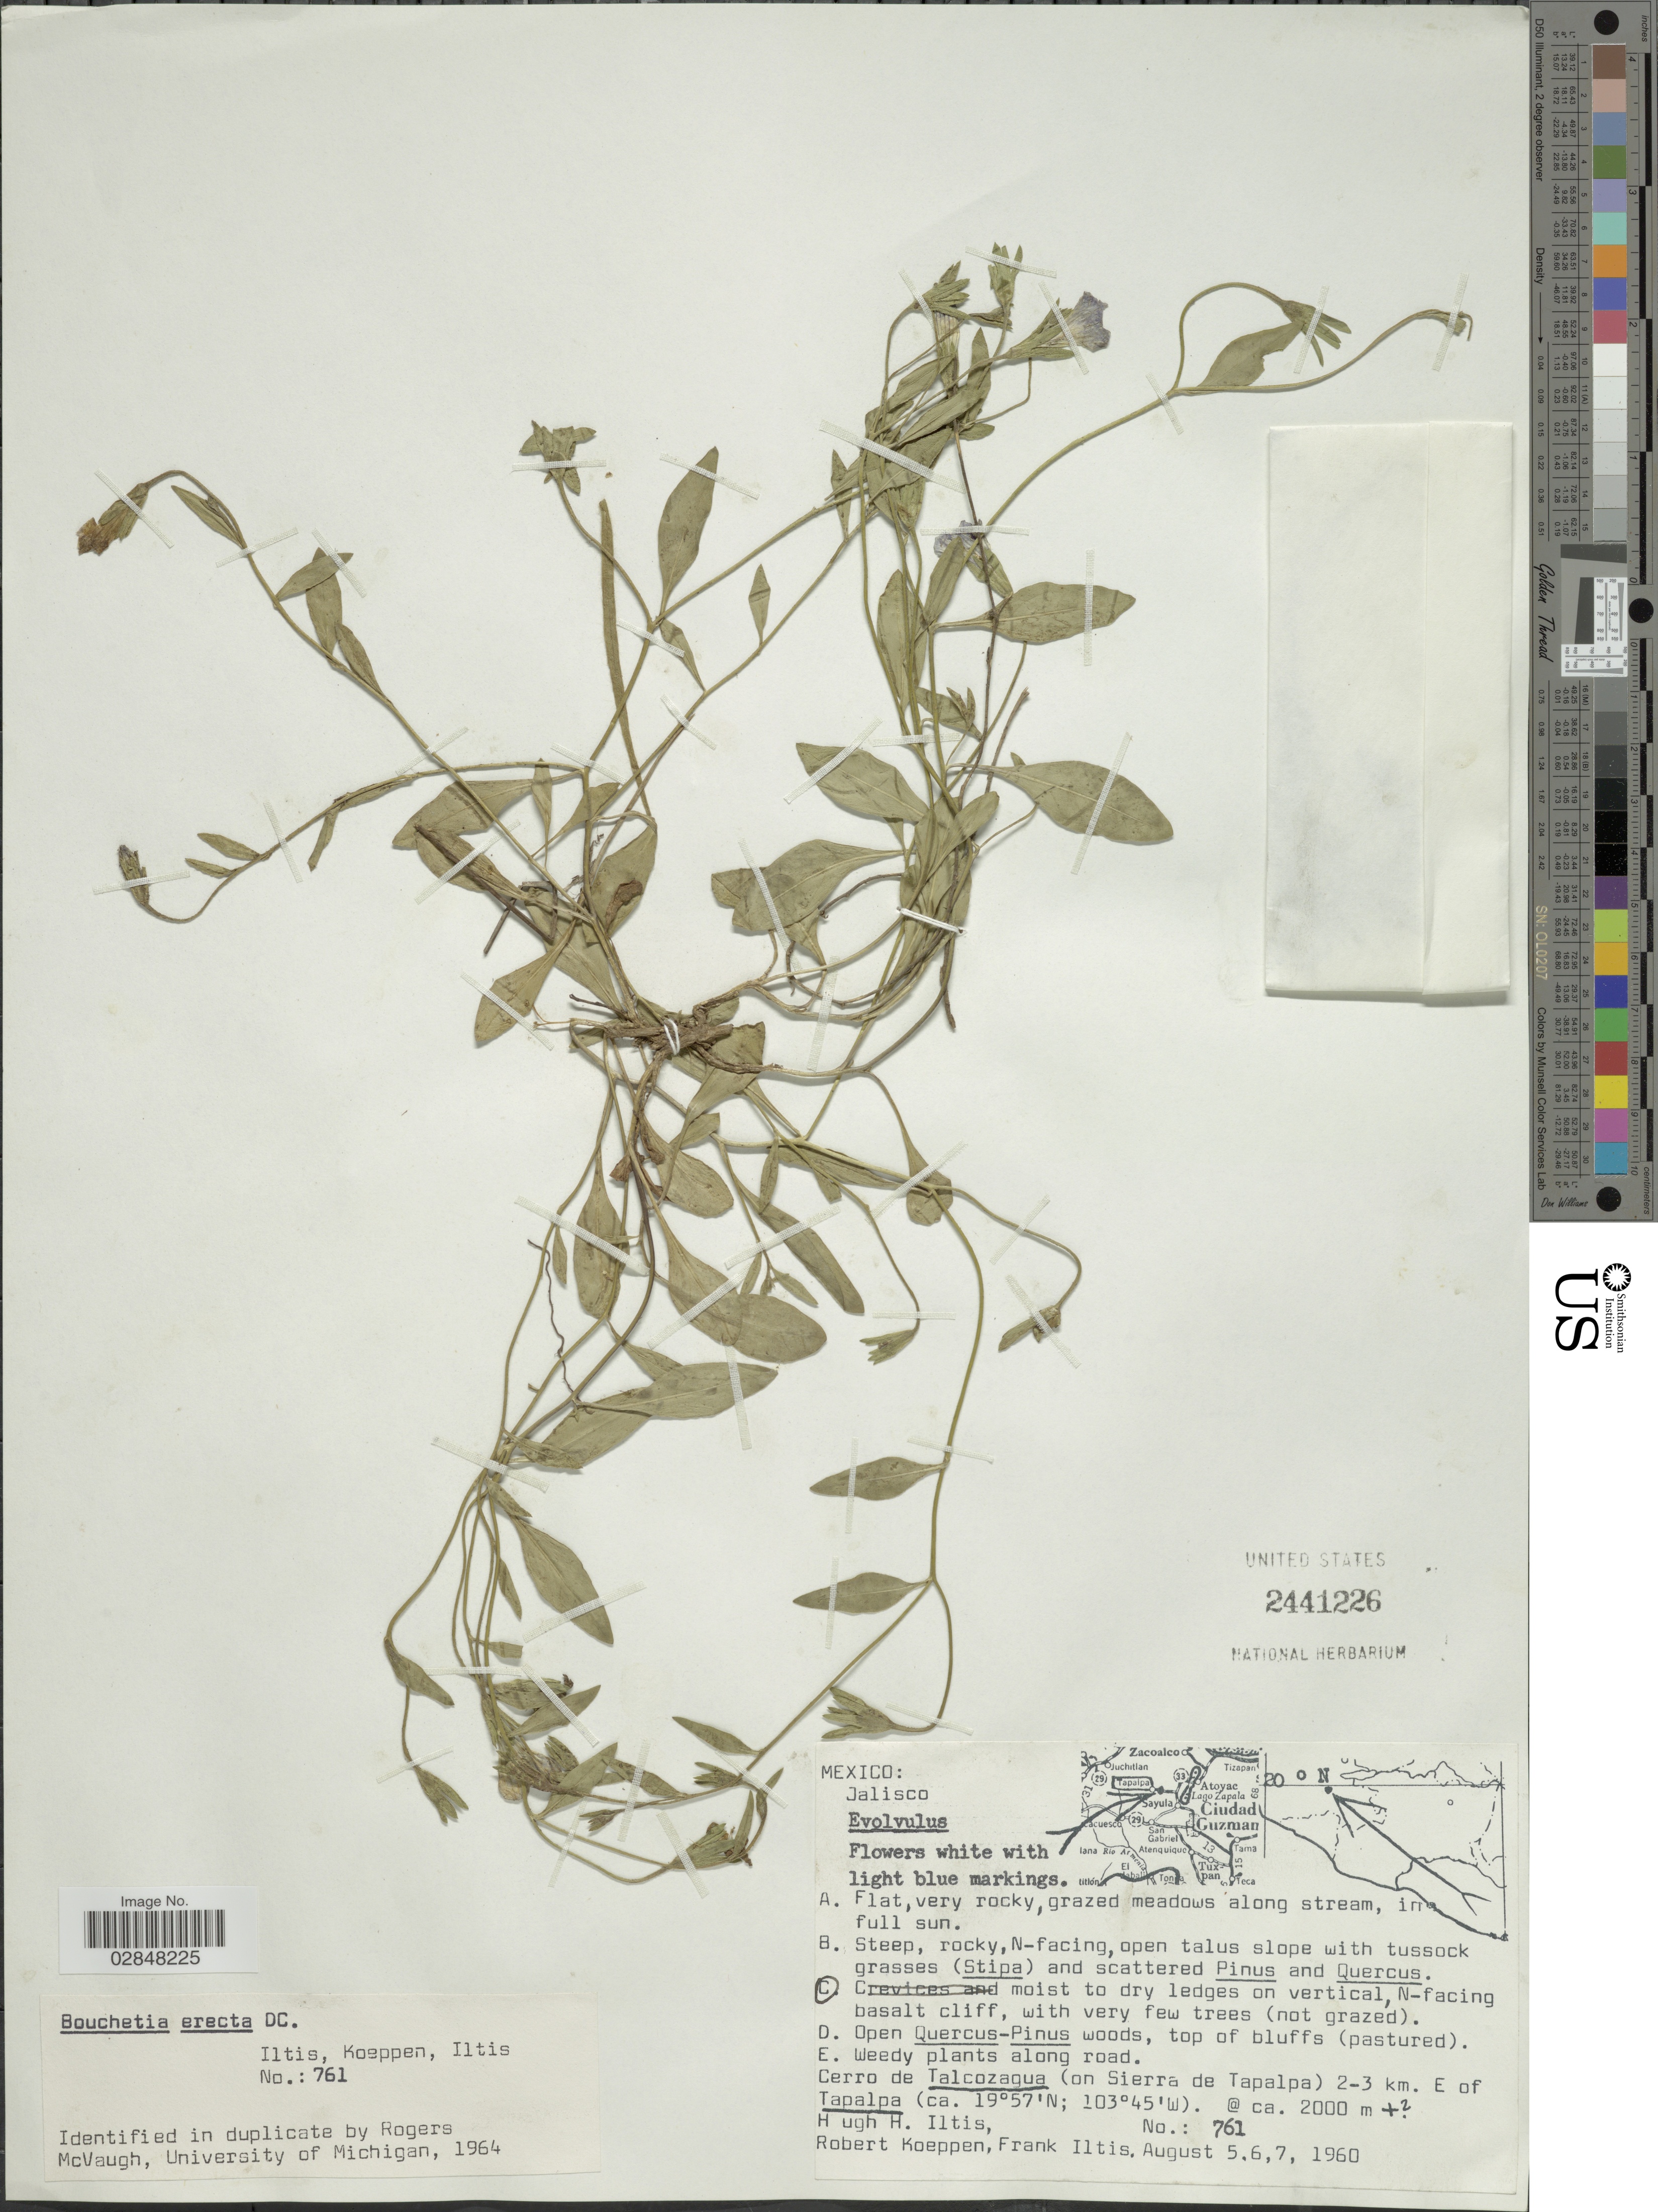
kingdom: Plantae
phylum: Tracheophyta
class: Magnoliopsida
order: Solanales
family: Solanaceae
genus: Bouchetia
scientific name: Bouchetia erecta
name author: DC.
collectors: H. H. Iltis, R. C. Koeppen & F. S. Iltis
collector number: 761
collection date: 1960-08-05/1960-08-07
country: Mexico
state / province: Jalisco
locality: Cerro de Talcozagua (on Sierra de Tapalpa) 2-3 km. E of Tapalpa.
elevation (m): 2000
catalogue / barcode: US 2441226